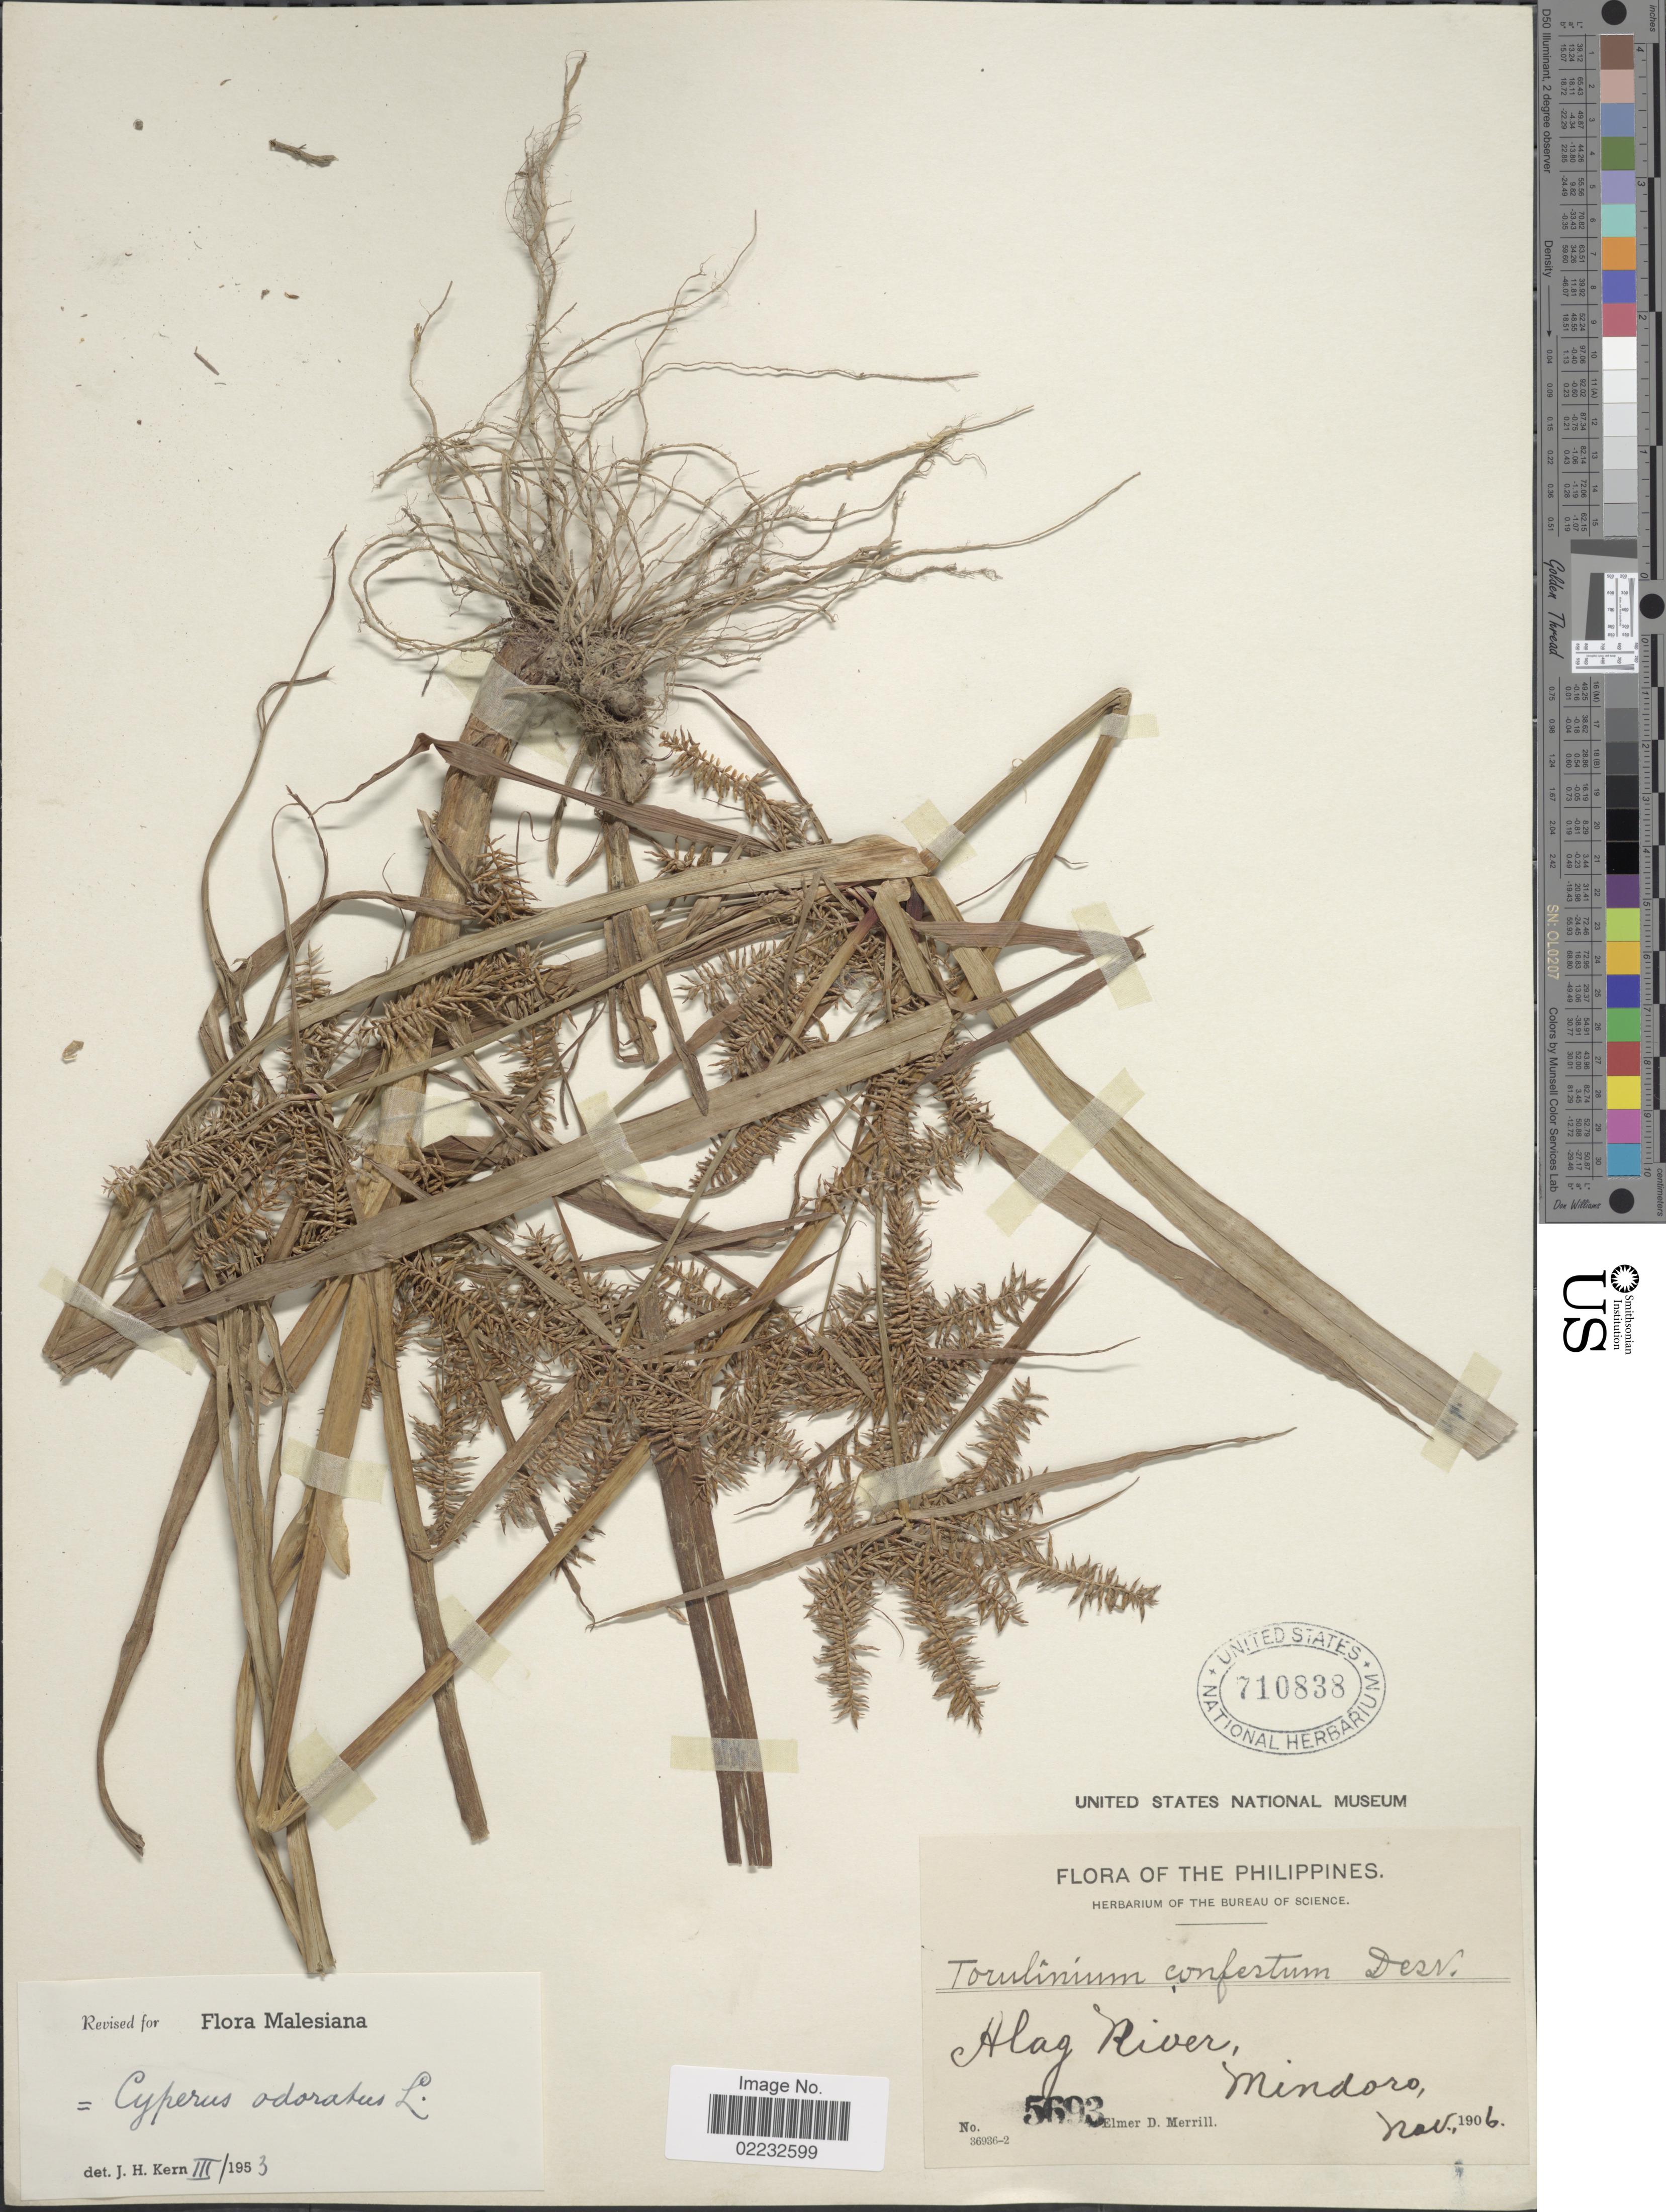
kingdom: Plantae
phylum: Tracheophyta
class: Liliopsida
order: Poales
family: Cyperaceae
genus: Cyperus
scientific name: Cyperus odoratus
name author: L.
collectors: E. D. Merrill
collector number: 5693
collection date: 1906-11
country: Philippines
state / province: Mimaropa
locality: Alag River, Mindoro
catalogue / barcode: US 710838